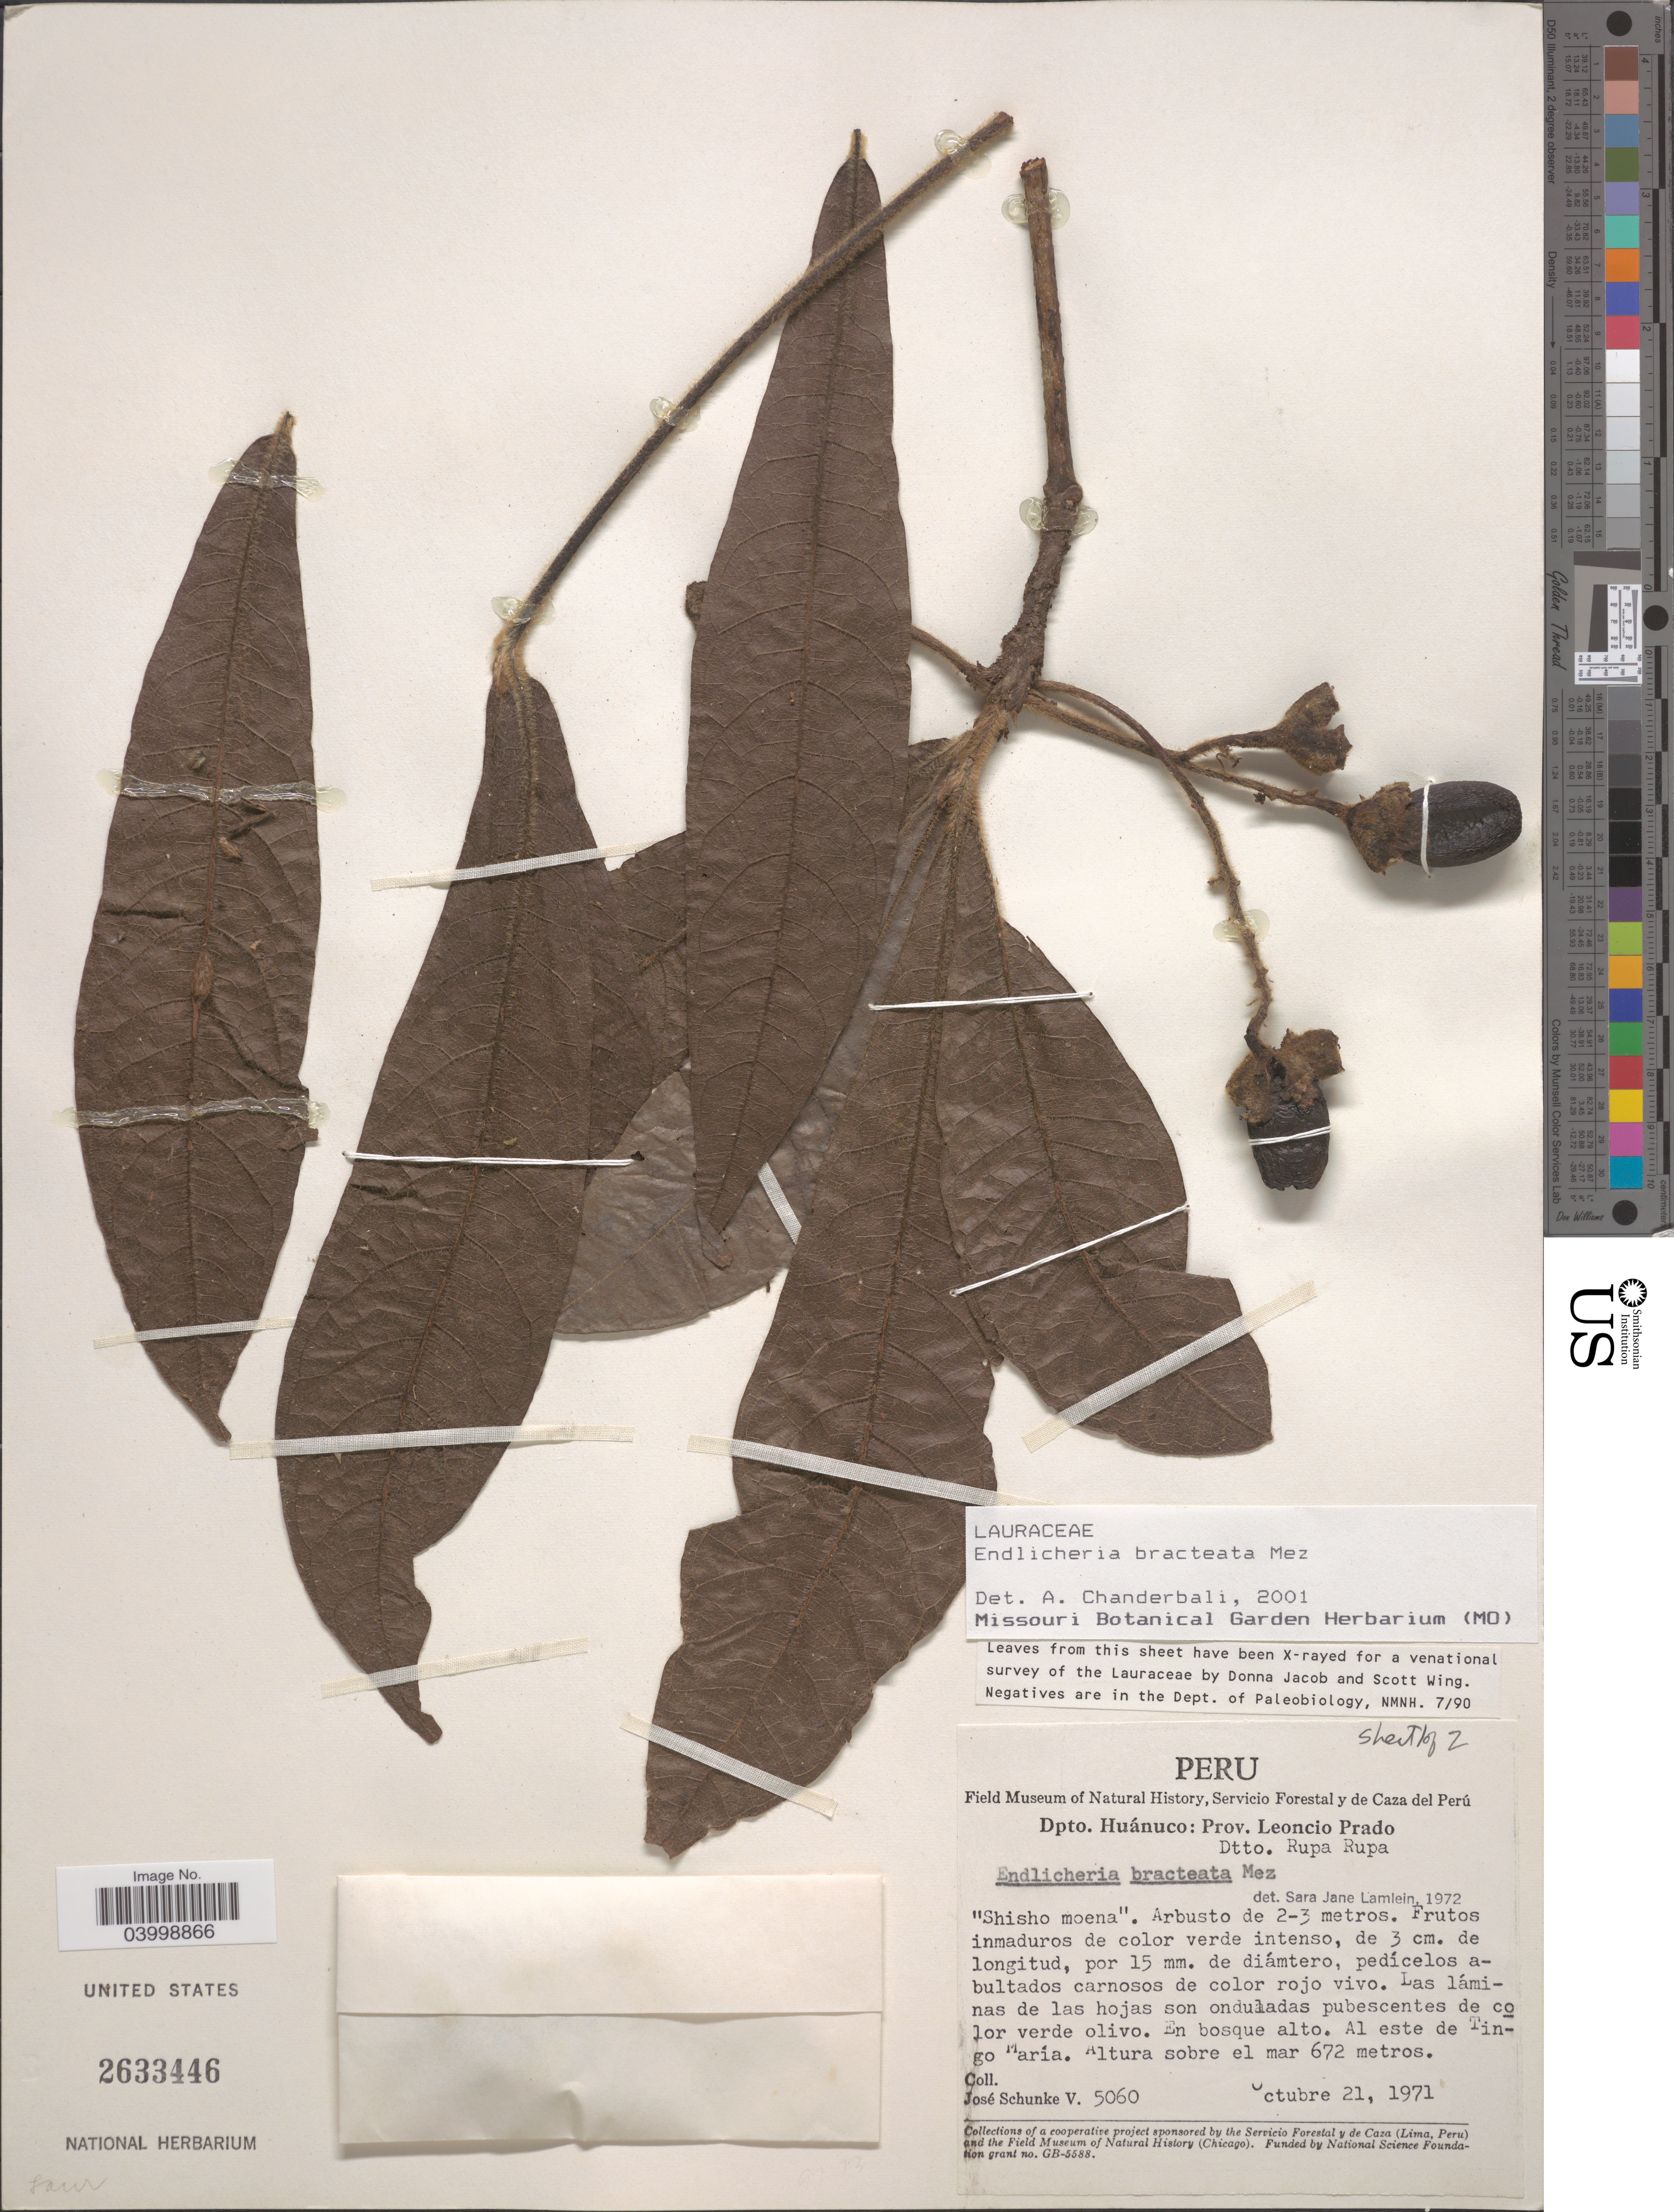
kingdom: Plantae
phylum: Tracheophyta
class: Magnoliopsida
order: Laurales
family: Lauraceae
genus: Endlicheria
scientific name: Endlicheria bracteata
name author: Mez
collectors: J. Schunke Vigo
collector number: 5060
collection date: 1971-10-21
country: Peru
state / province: Huánuco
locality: Dpto. Huánuco: Prov. Leoncio Prado. Dtto. Rupa Rupa. Al este de Tingo Maria.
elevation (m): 672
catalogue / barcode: US 2633446